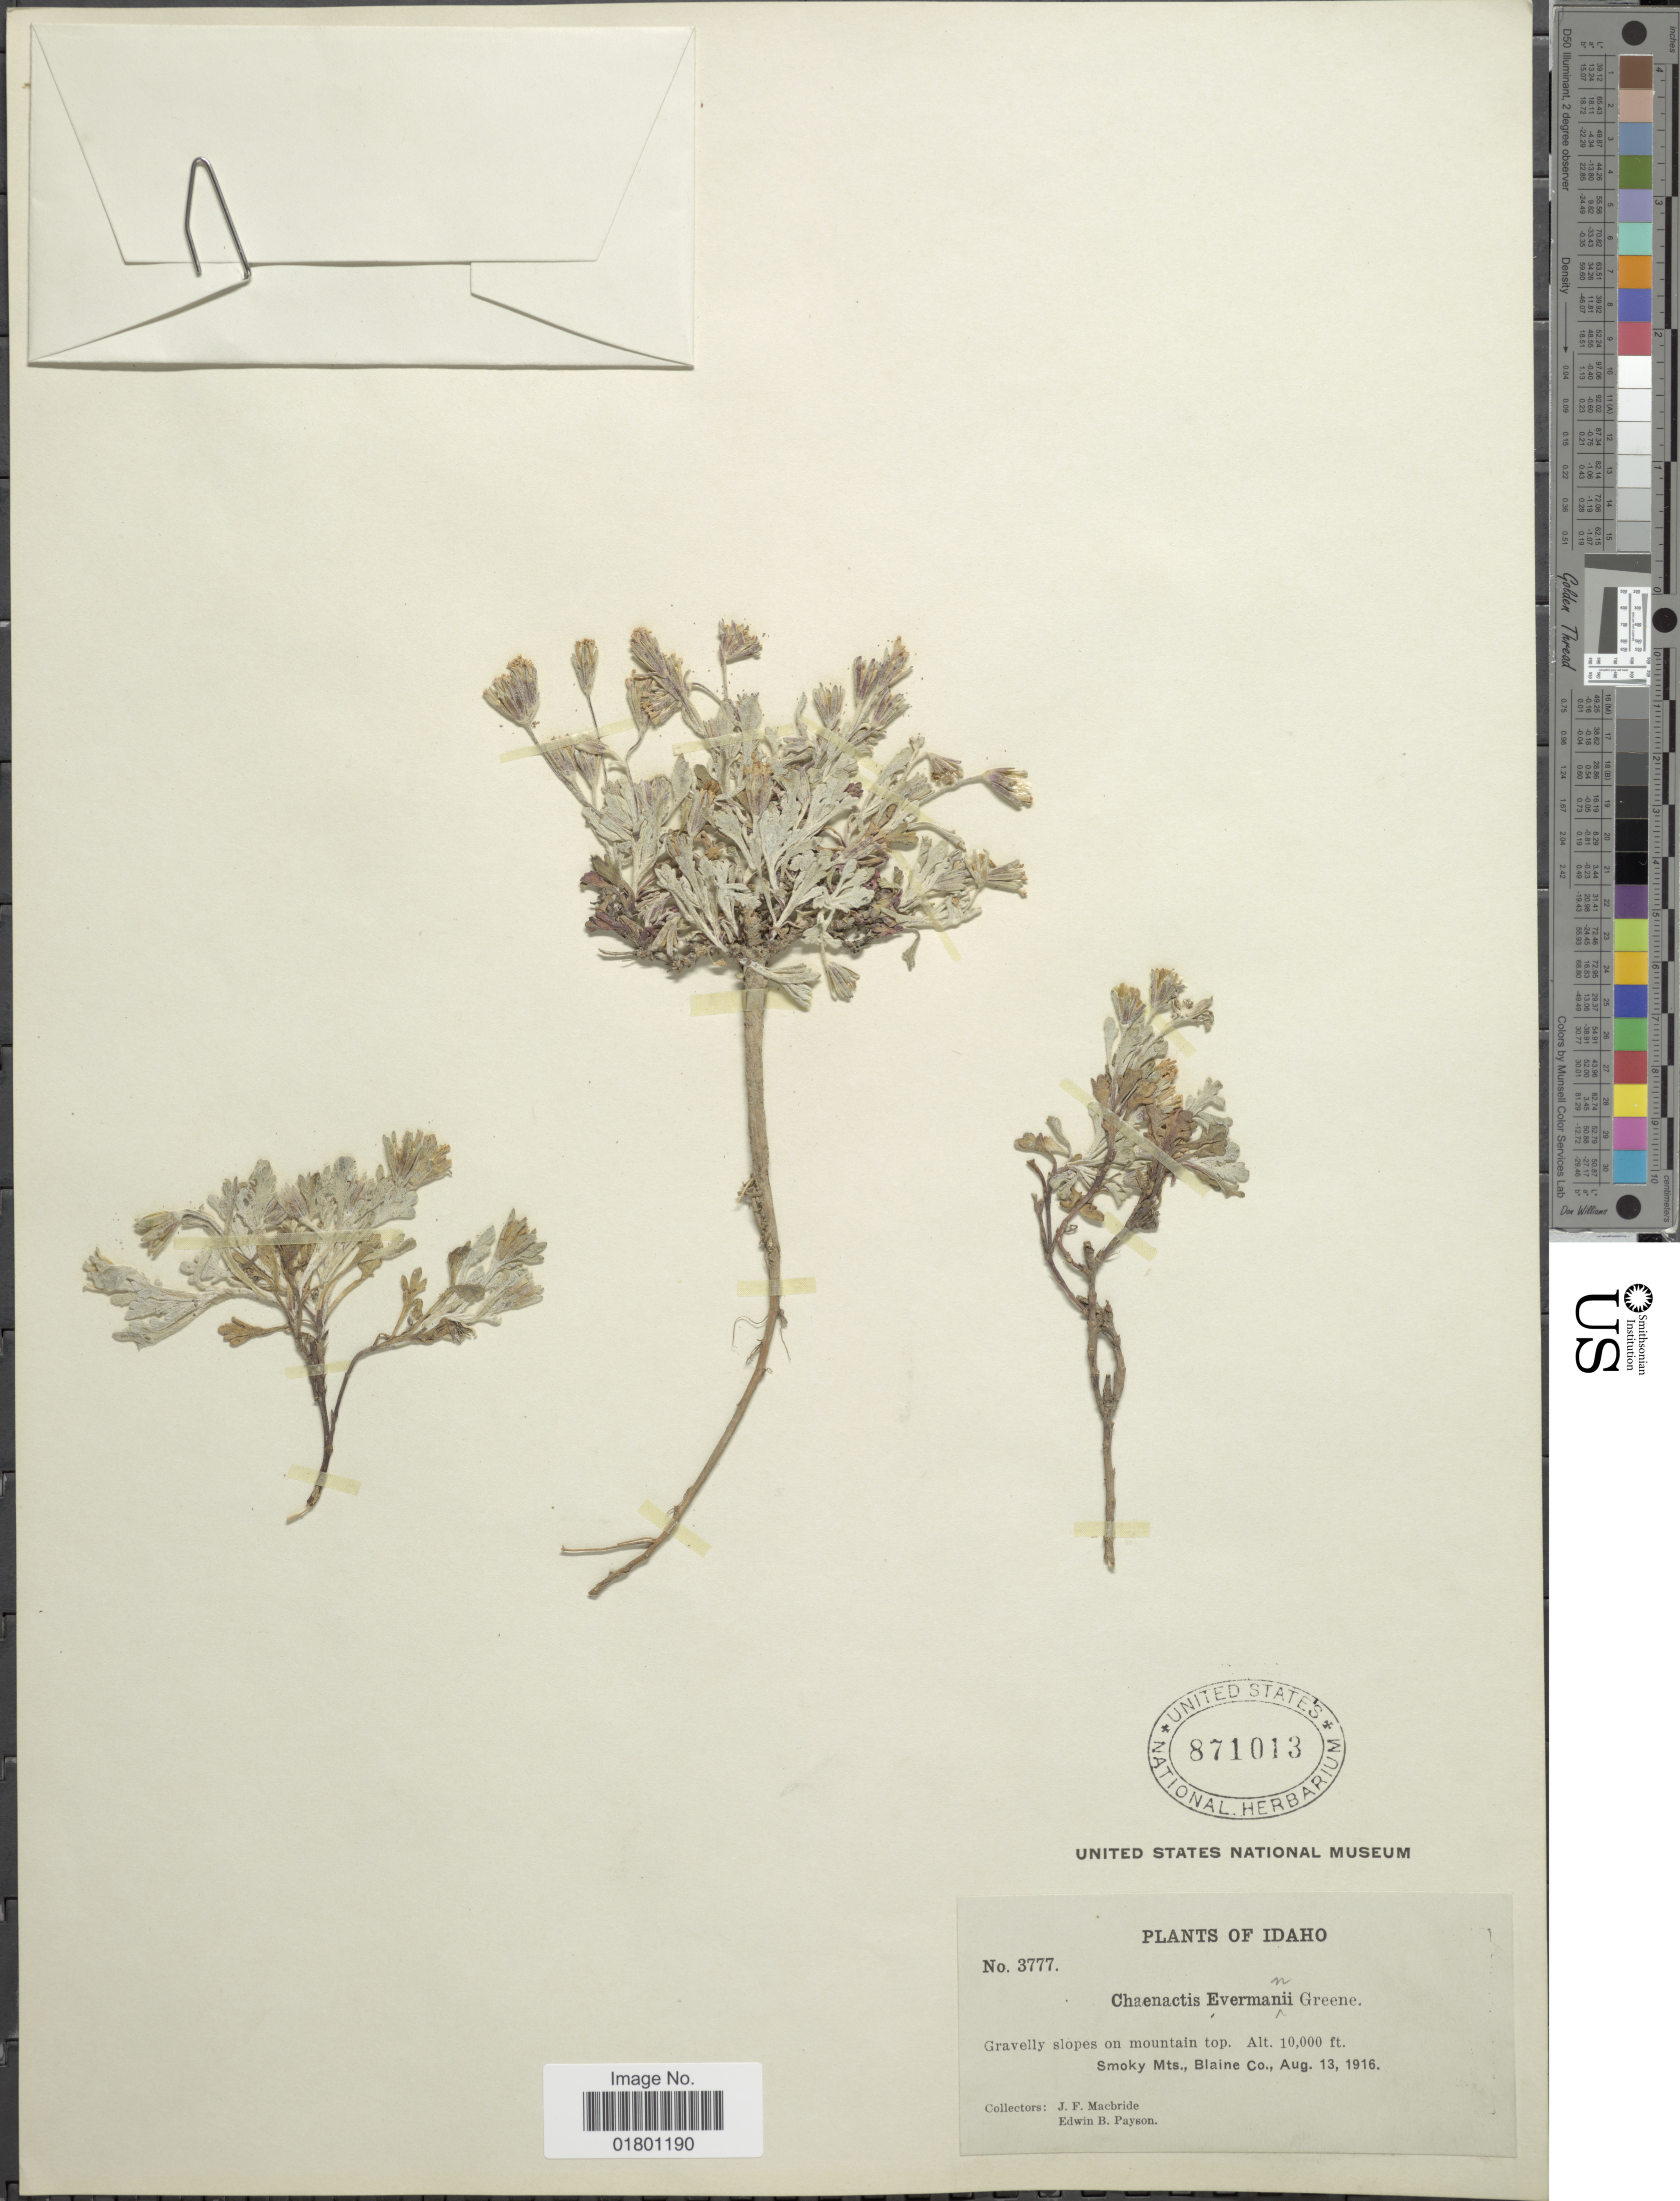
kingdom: Plantae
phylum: Tracheophyta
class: Magnoliopsida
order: Asterales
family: Asteraceae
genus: Chaenactis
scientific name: Chaenactis evermannii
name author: Greene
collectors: J. F. Macbride & E. B. Payson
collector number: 3777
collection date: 1916-08-13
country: United States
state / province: Idaho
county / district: Blaine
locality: Gravelly slopes on mountain top, Smoky Mts.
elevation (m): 3048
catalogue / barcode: US 871013